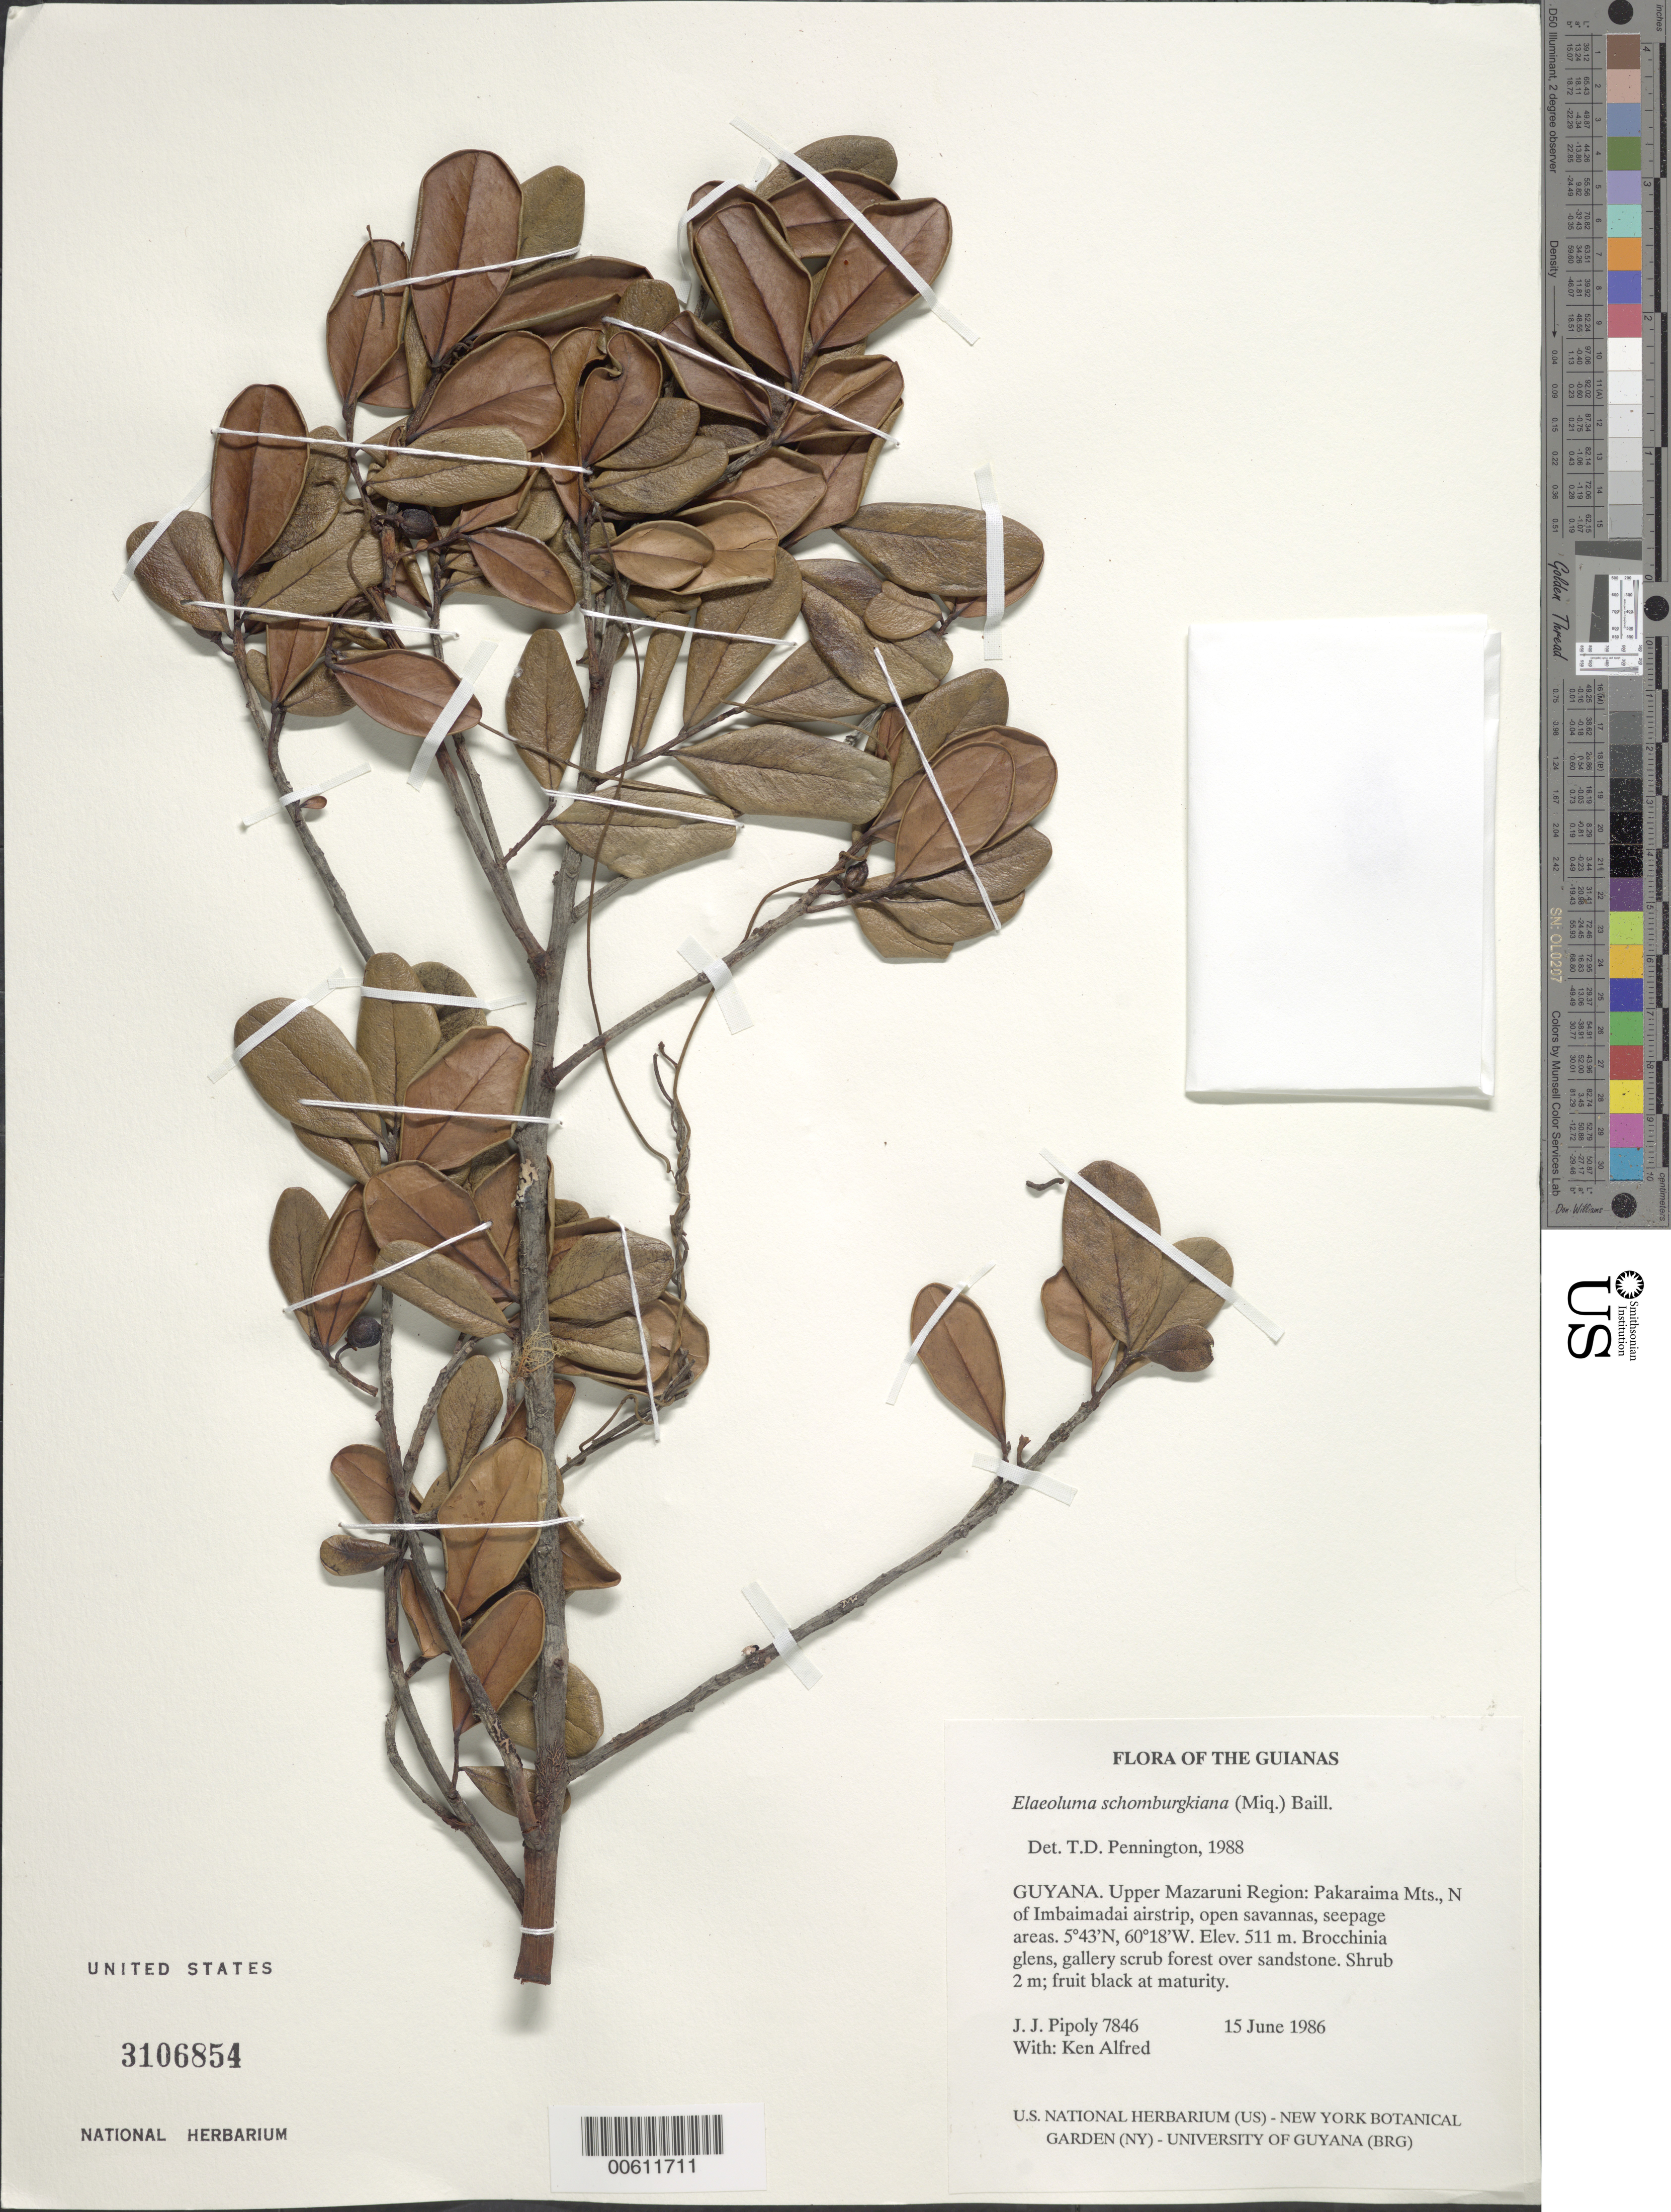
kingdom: Plantae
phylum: Tracheophyta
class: Magnoliopsida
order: Ericales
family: Sapotaceae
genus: Elaeoluma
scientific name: Elaeoluma schomburgkiana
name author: (Miq.) Baill.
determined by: Pennington, T. D., (K)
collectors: J. J. Pipoly & K. Alfred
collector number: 7846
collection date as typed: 15 June 1986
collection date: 1986-06-15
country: Guyana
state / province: Cuyuni-Mazaruni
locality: Pakaraima Mts., N of Imbaimadai airstrip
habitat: Open savannas, seepage areas, Brocchinia glens, gallery scrub forest over sandstone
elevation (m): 511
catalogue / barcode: US 3106854